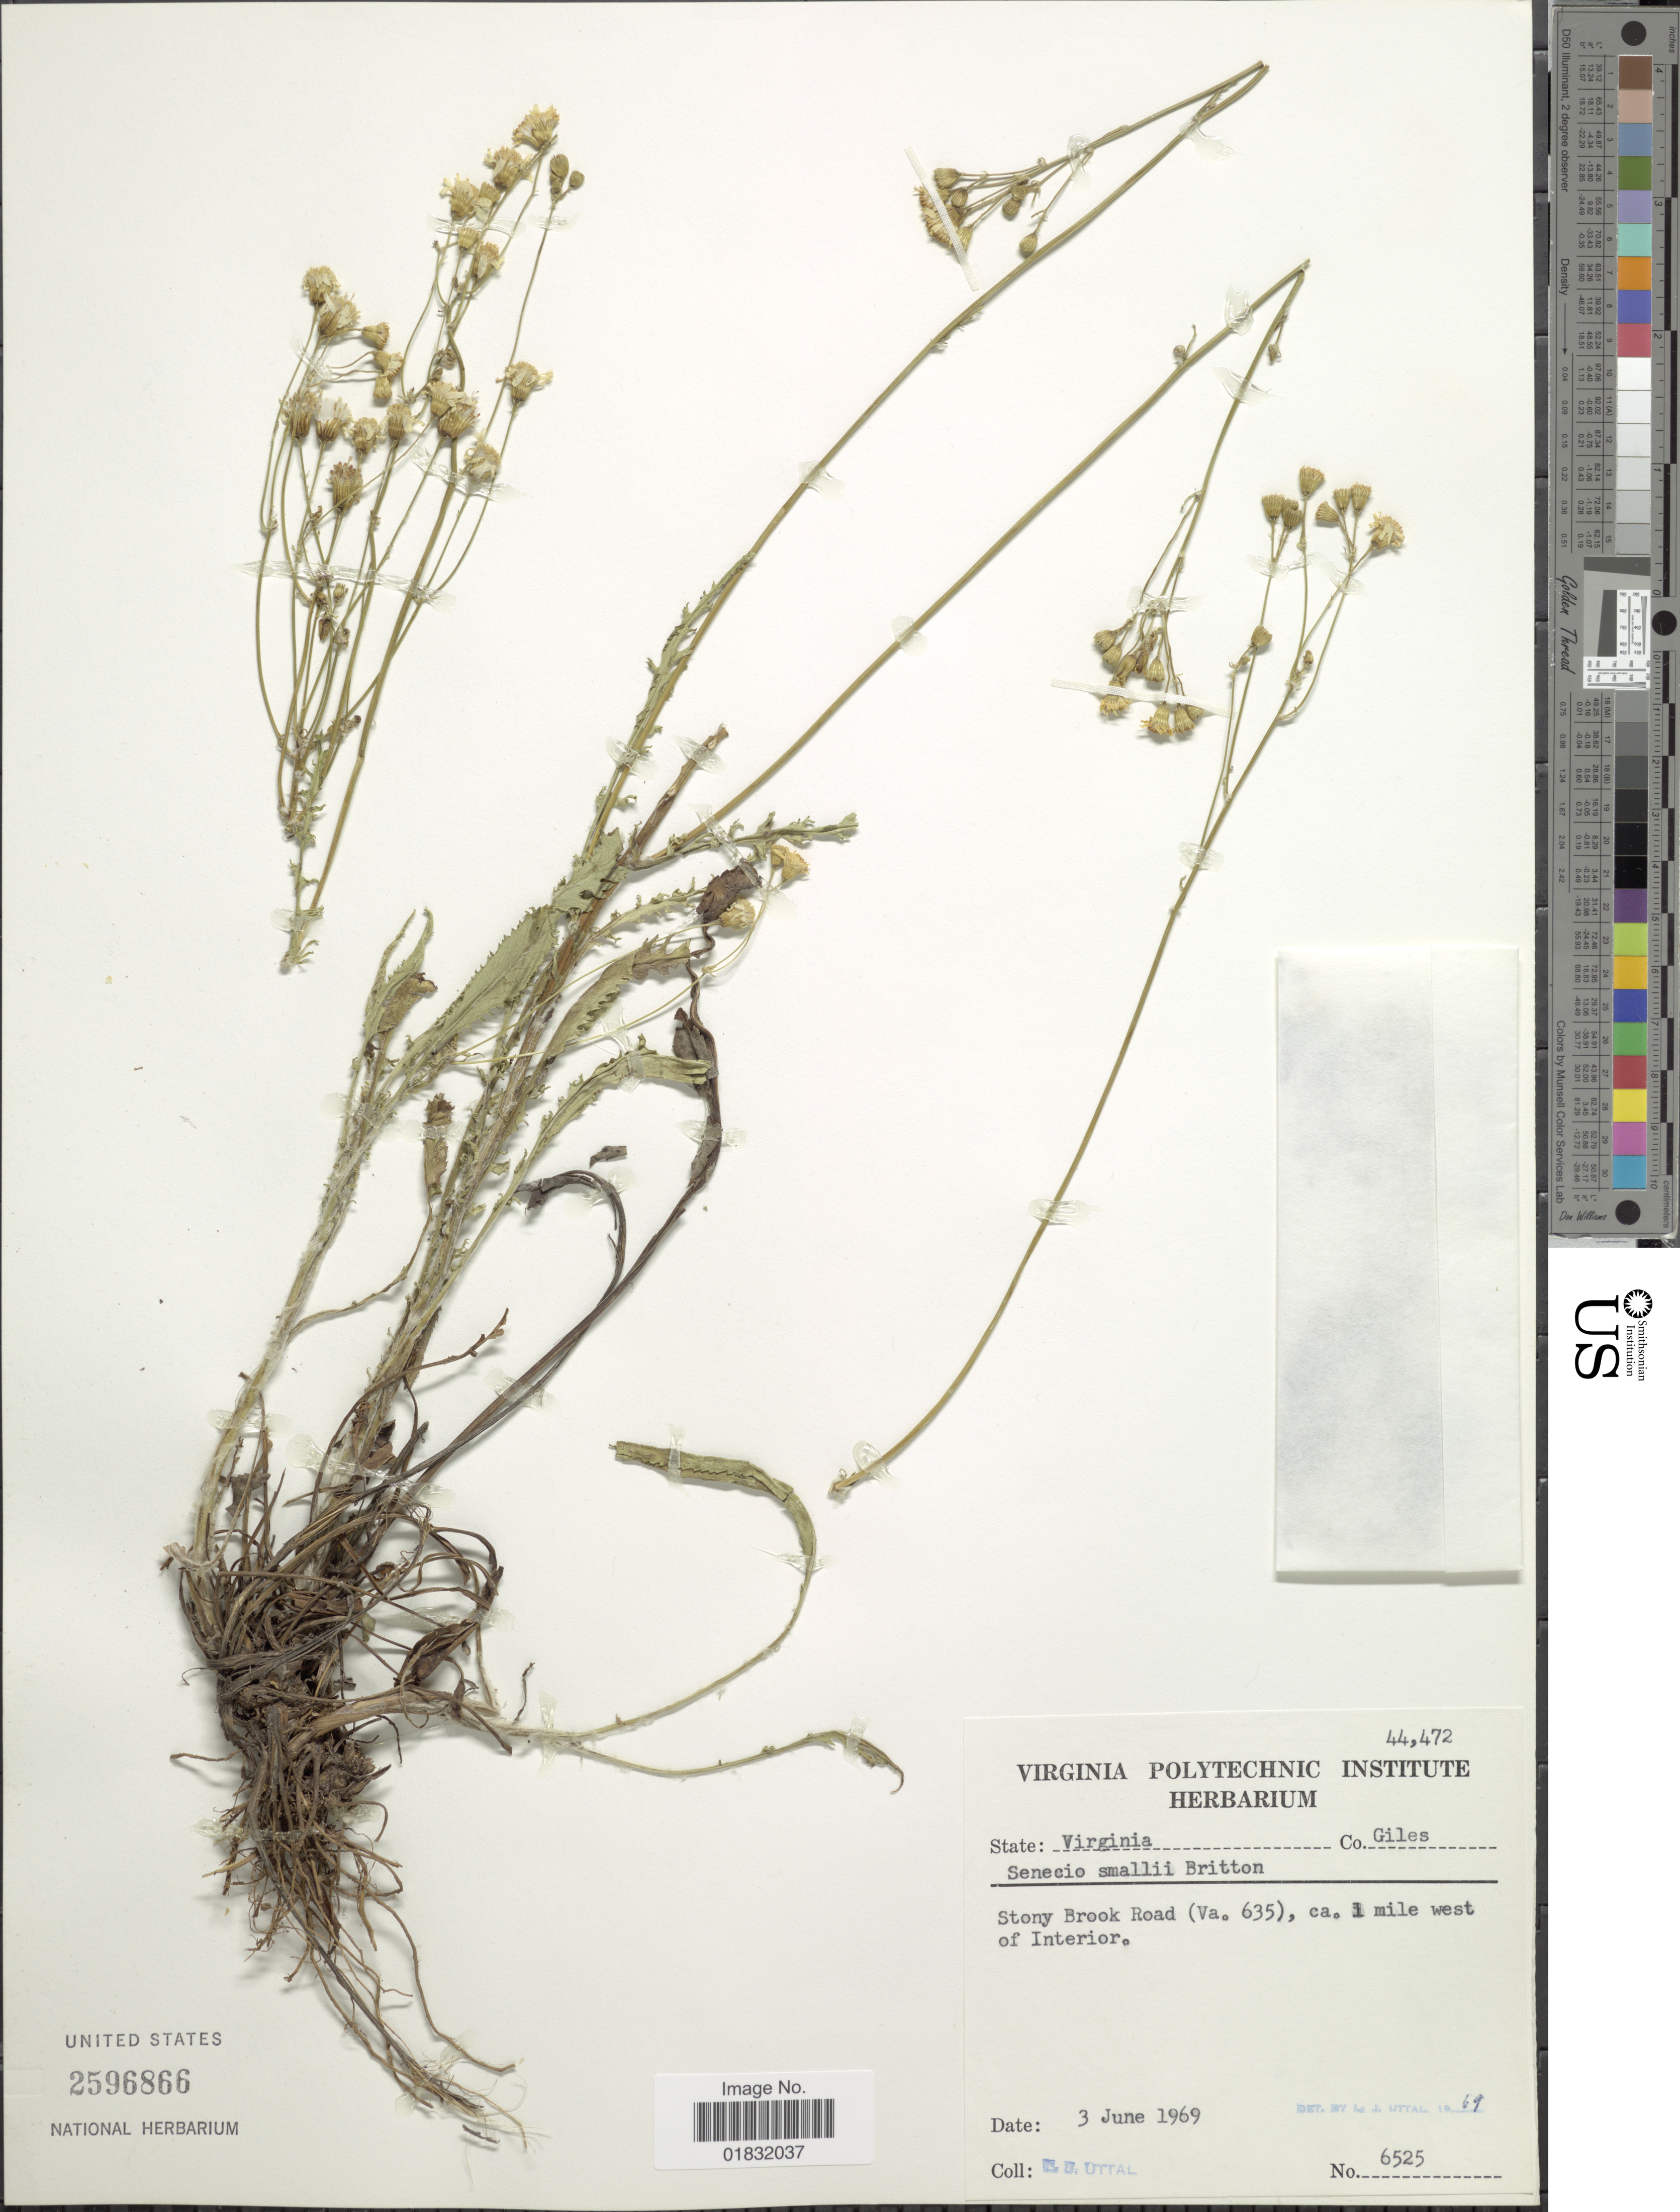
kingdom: Plantae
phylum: Tracheophyta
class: Magnoliopsida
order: Asterales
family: Asteraceae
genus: Packera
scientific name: Packera smallii Britton comb ined.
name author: Britton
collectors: L. Uttal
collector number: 6525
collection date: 1969-06-03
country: United States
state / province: Virginia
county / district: Giles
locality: Stony Brook Road (Va. 635) ca. 1 mile west of interior.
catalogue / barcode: US 2596866